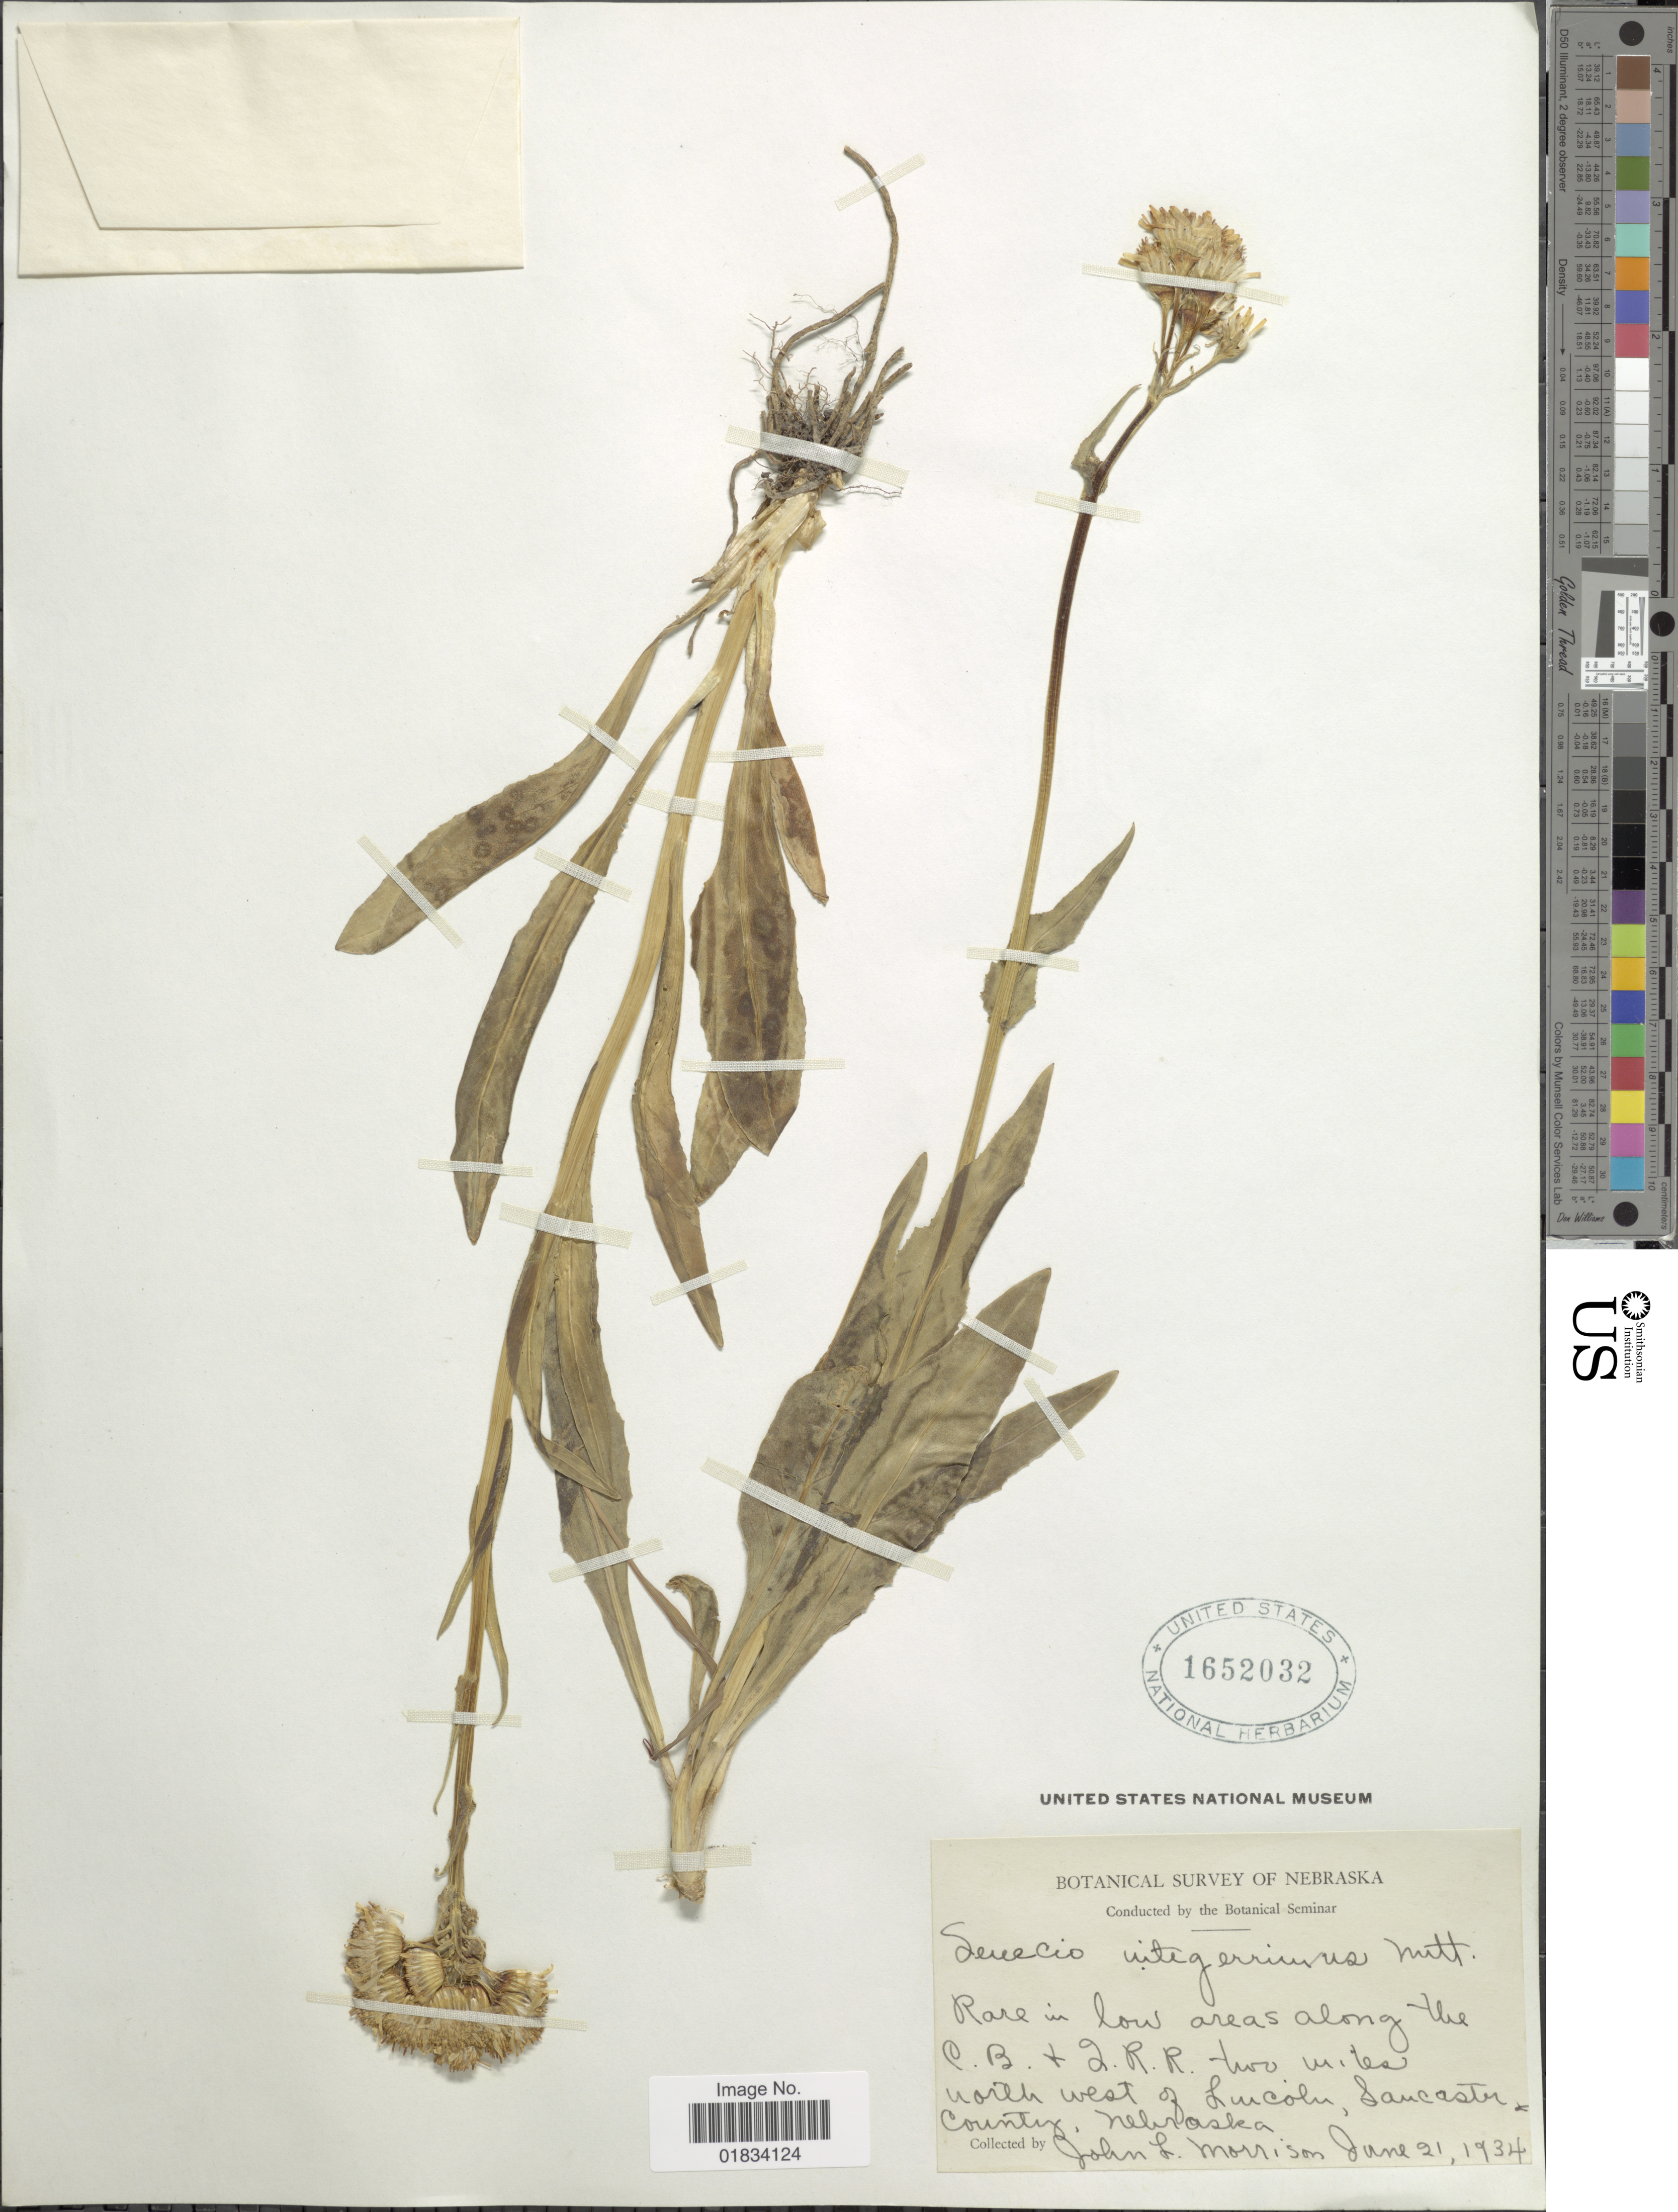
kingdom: Plantae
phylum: Tracheophyta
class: Magnoliopsida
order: Asterales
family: Asteraceae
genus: Senecio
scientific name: Senecio integerrimus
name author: Nutt.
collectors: J. L. Morrison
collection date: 1934-06-21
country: United States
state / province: Nebraska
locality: Rare in low areas along the C.B. & Q.R.R. two miles north west of Lincoln, Lancaster County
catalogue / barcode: US 1652032